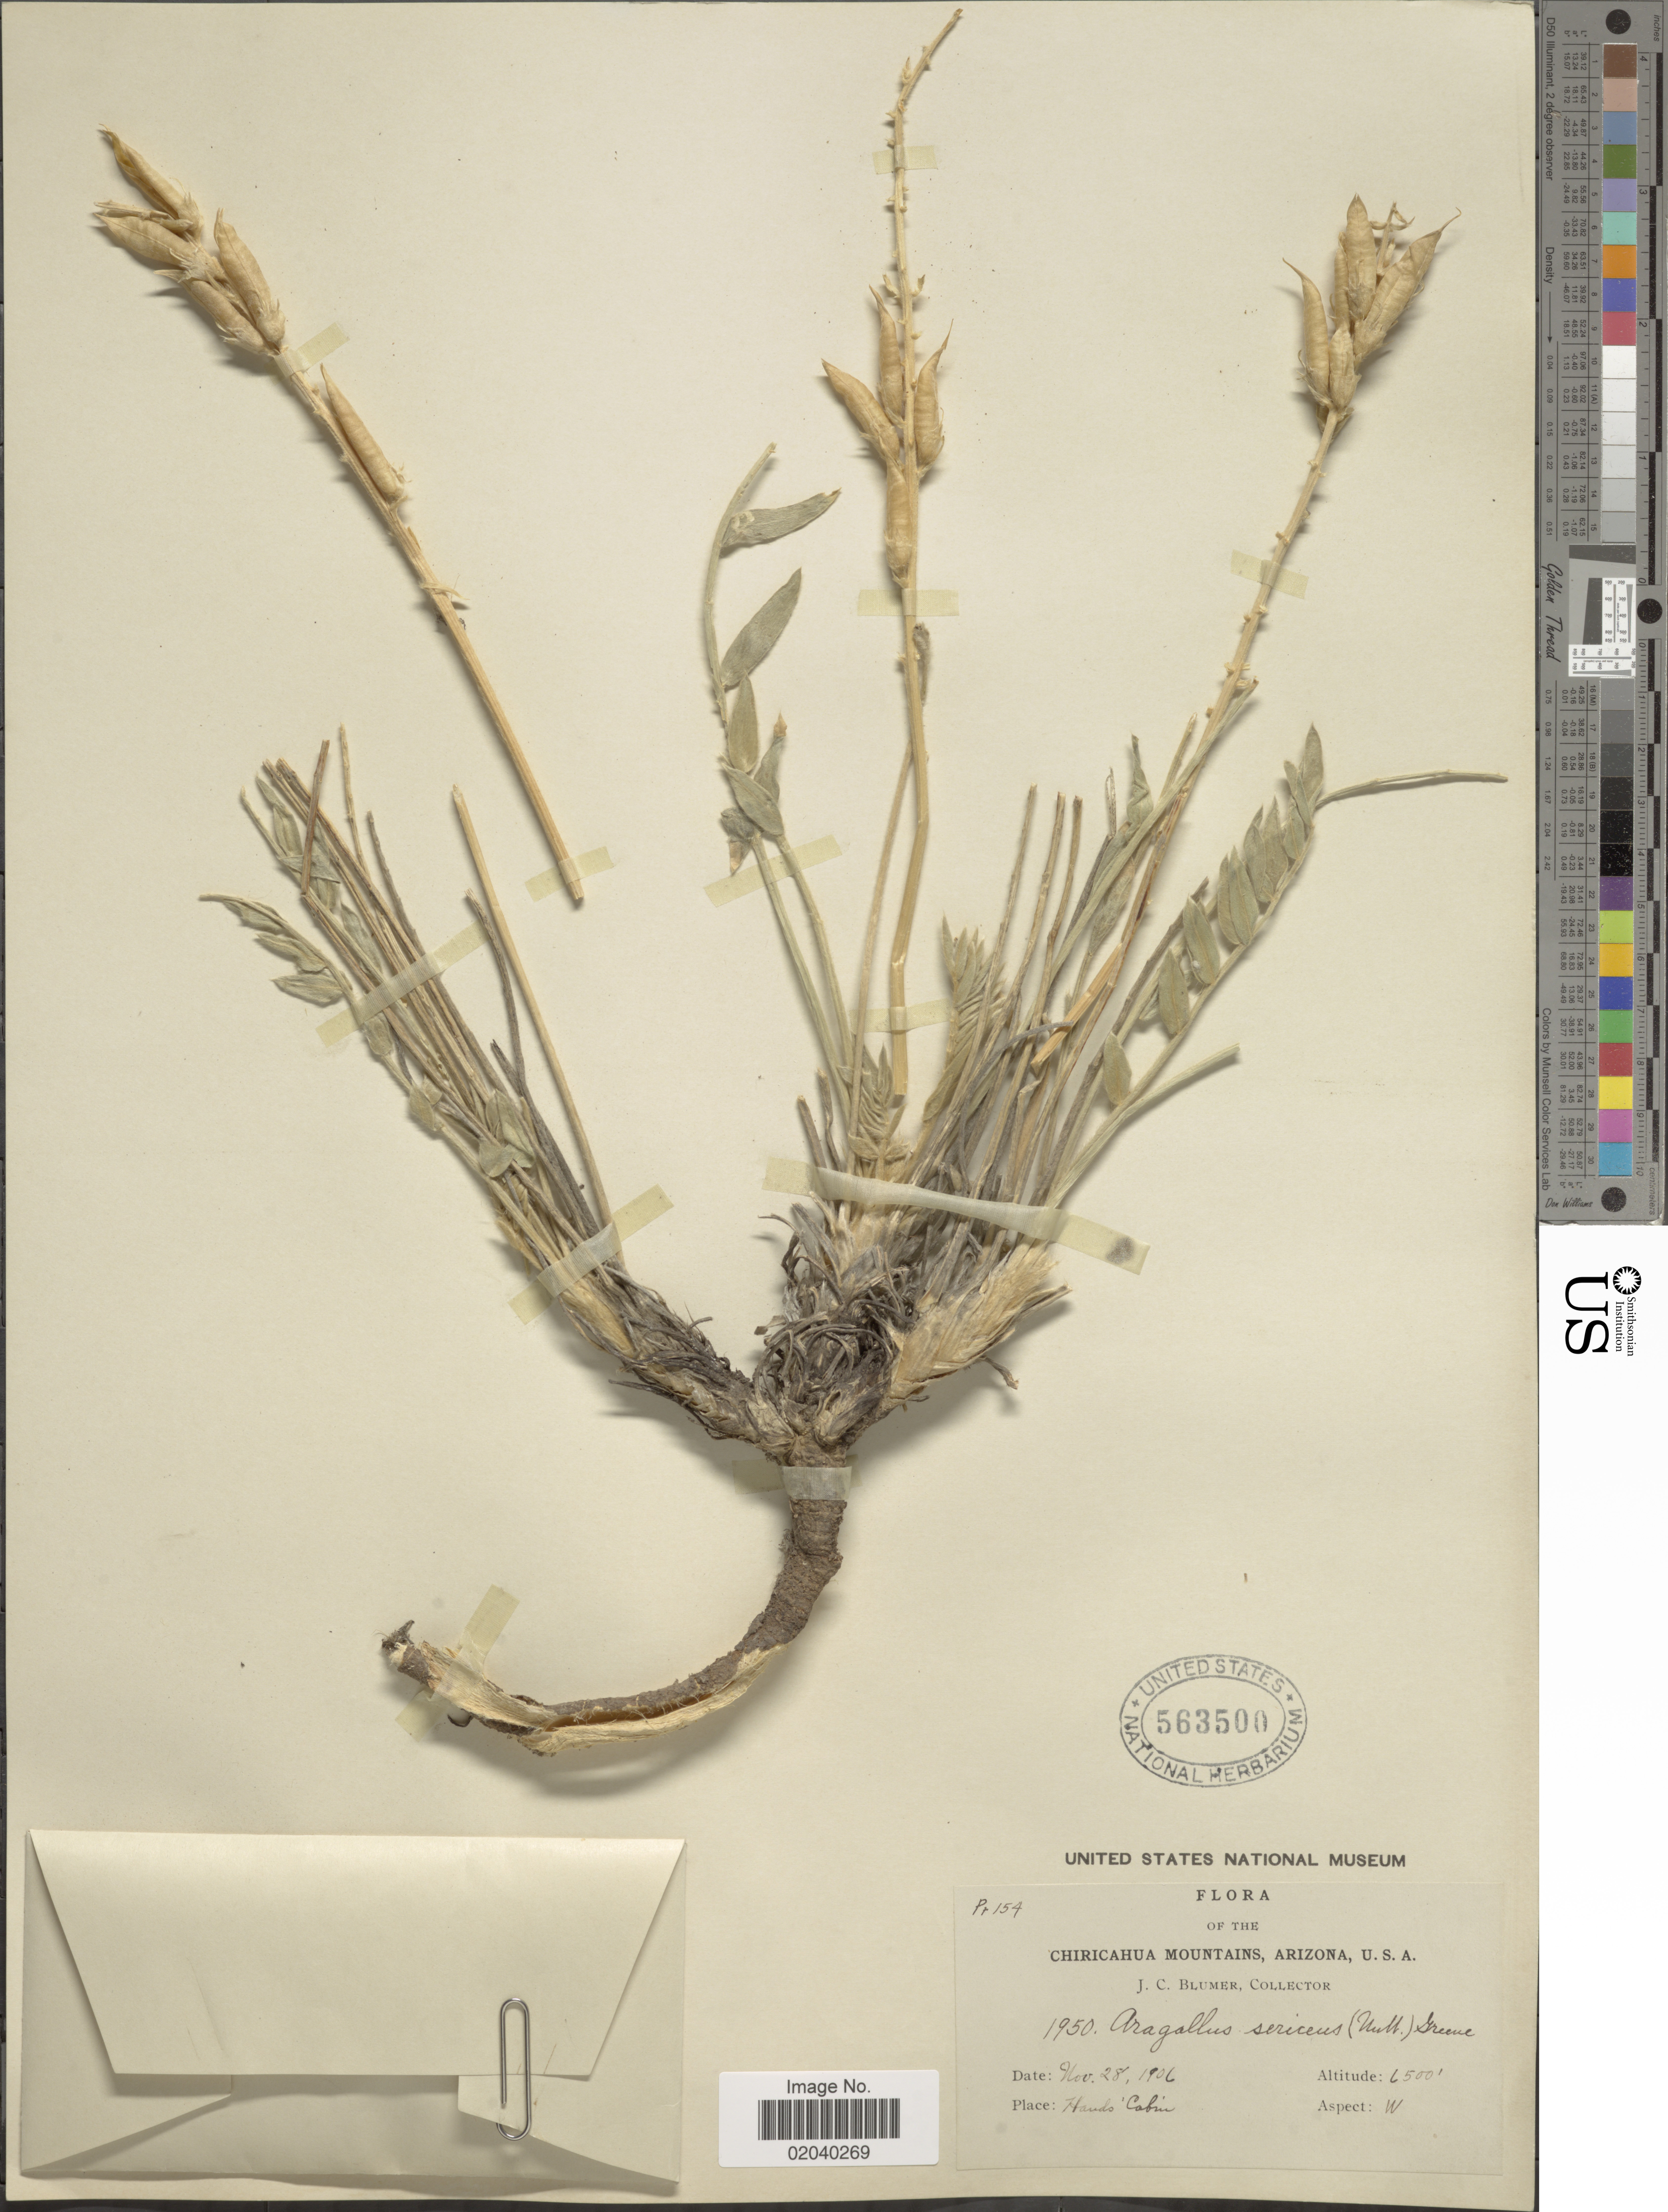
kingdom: Plantae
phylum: Tracheophyta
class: Magnoliopsida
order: Fabales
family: Fabaceae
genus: Oxytropis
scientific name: Oxytropis sericea var. sericea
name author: Nutt.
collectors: J. C. Blumer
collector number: Pr154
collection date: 1906-11-28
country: United States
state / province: Arizona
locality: Chiricahua Mountains, Hands Cabin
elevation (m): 1981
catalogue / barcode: US 563500